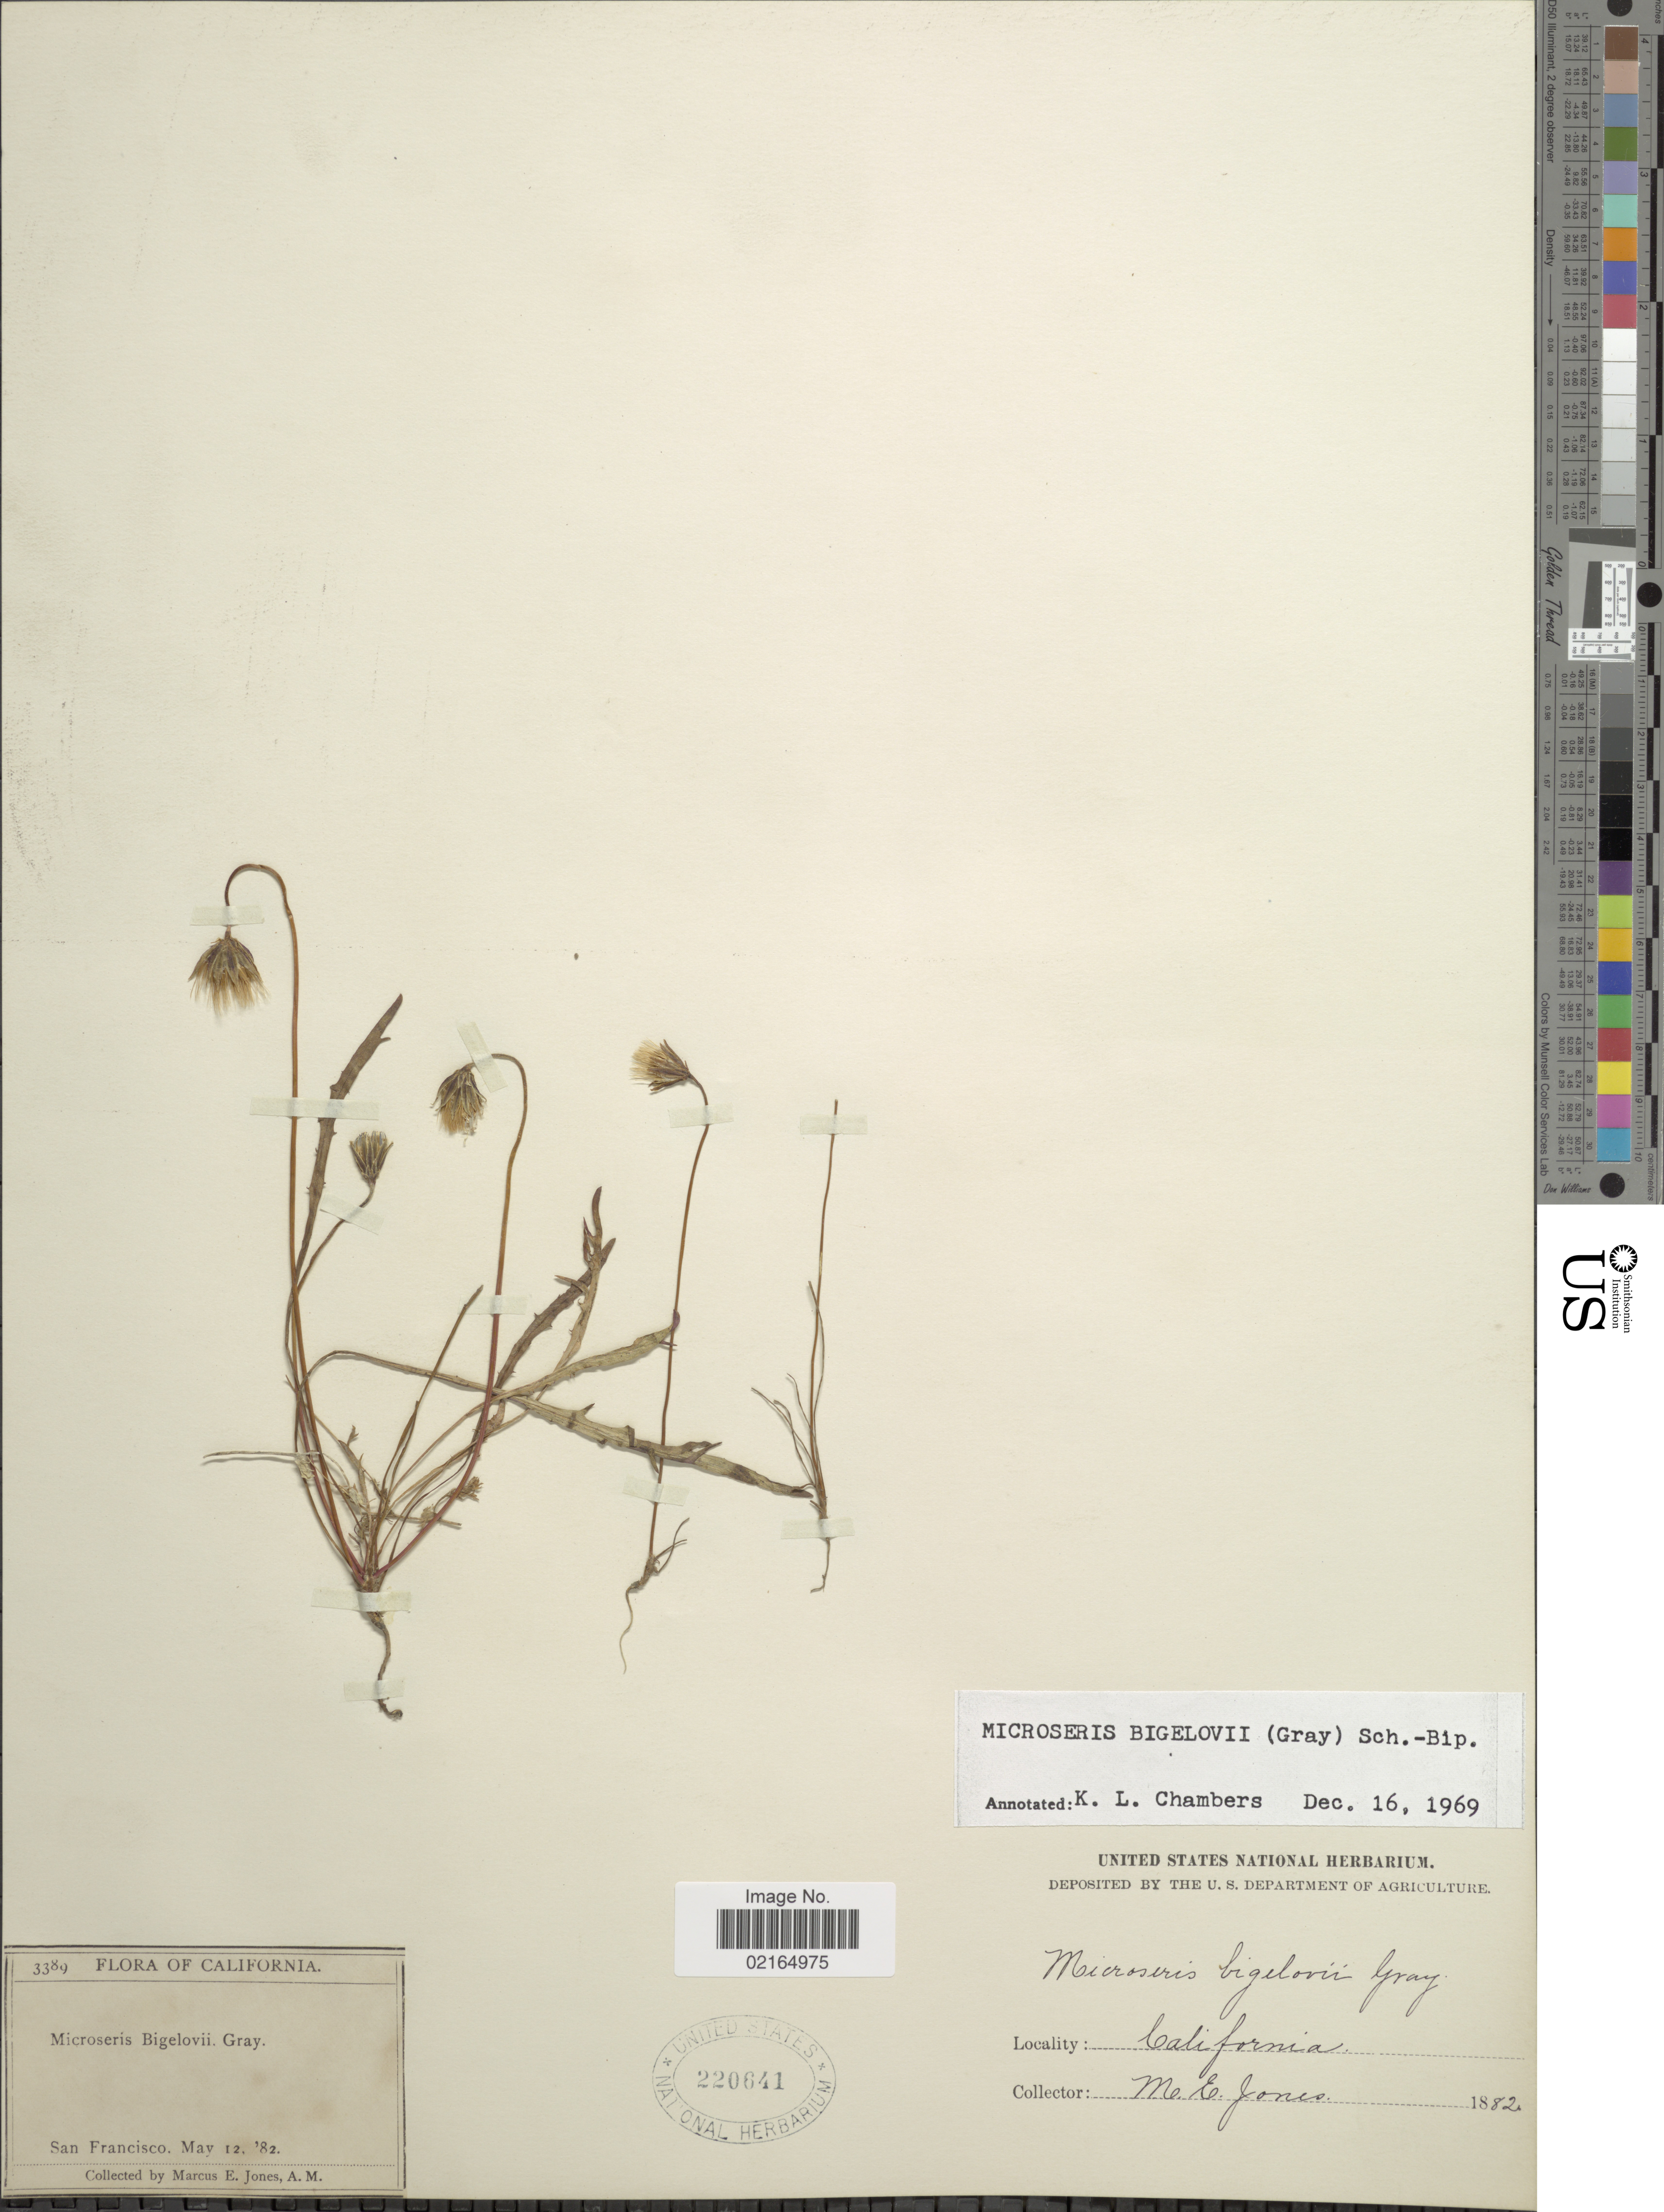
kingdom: Plantae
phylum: Tracheophyta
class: Magnoliopsida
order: Asterales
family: Asteraceae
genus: Microseris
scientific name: Microseris bigelovii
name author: (A. Gray) Sch. Bip.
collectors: M. E. Jones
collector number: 3389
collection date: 1882-05-12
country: United States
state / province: California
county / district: San Francisco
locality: San Francisco.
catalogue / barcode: US 220641